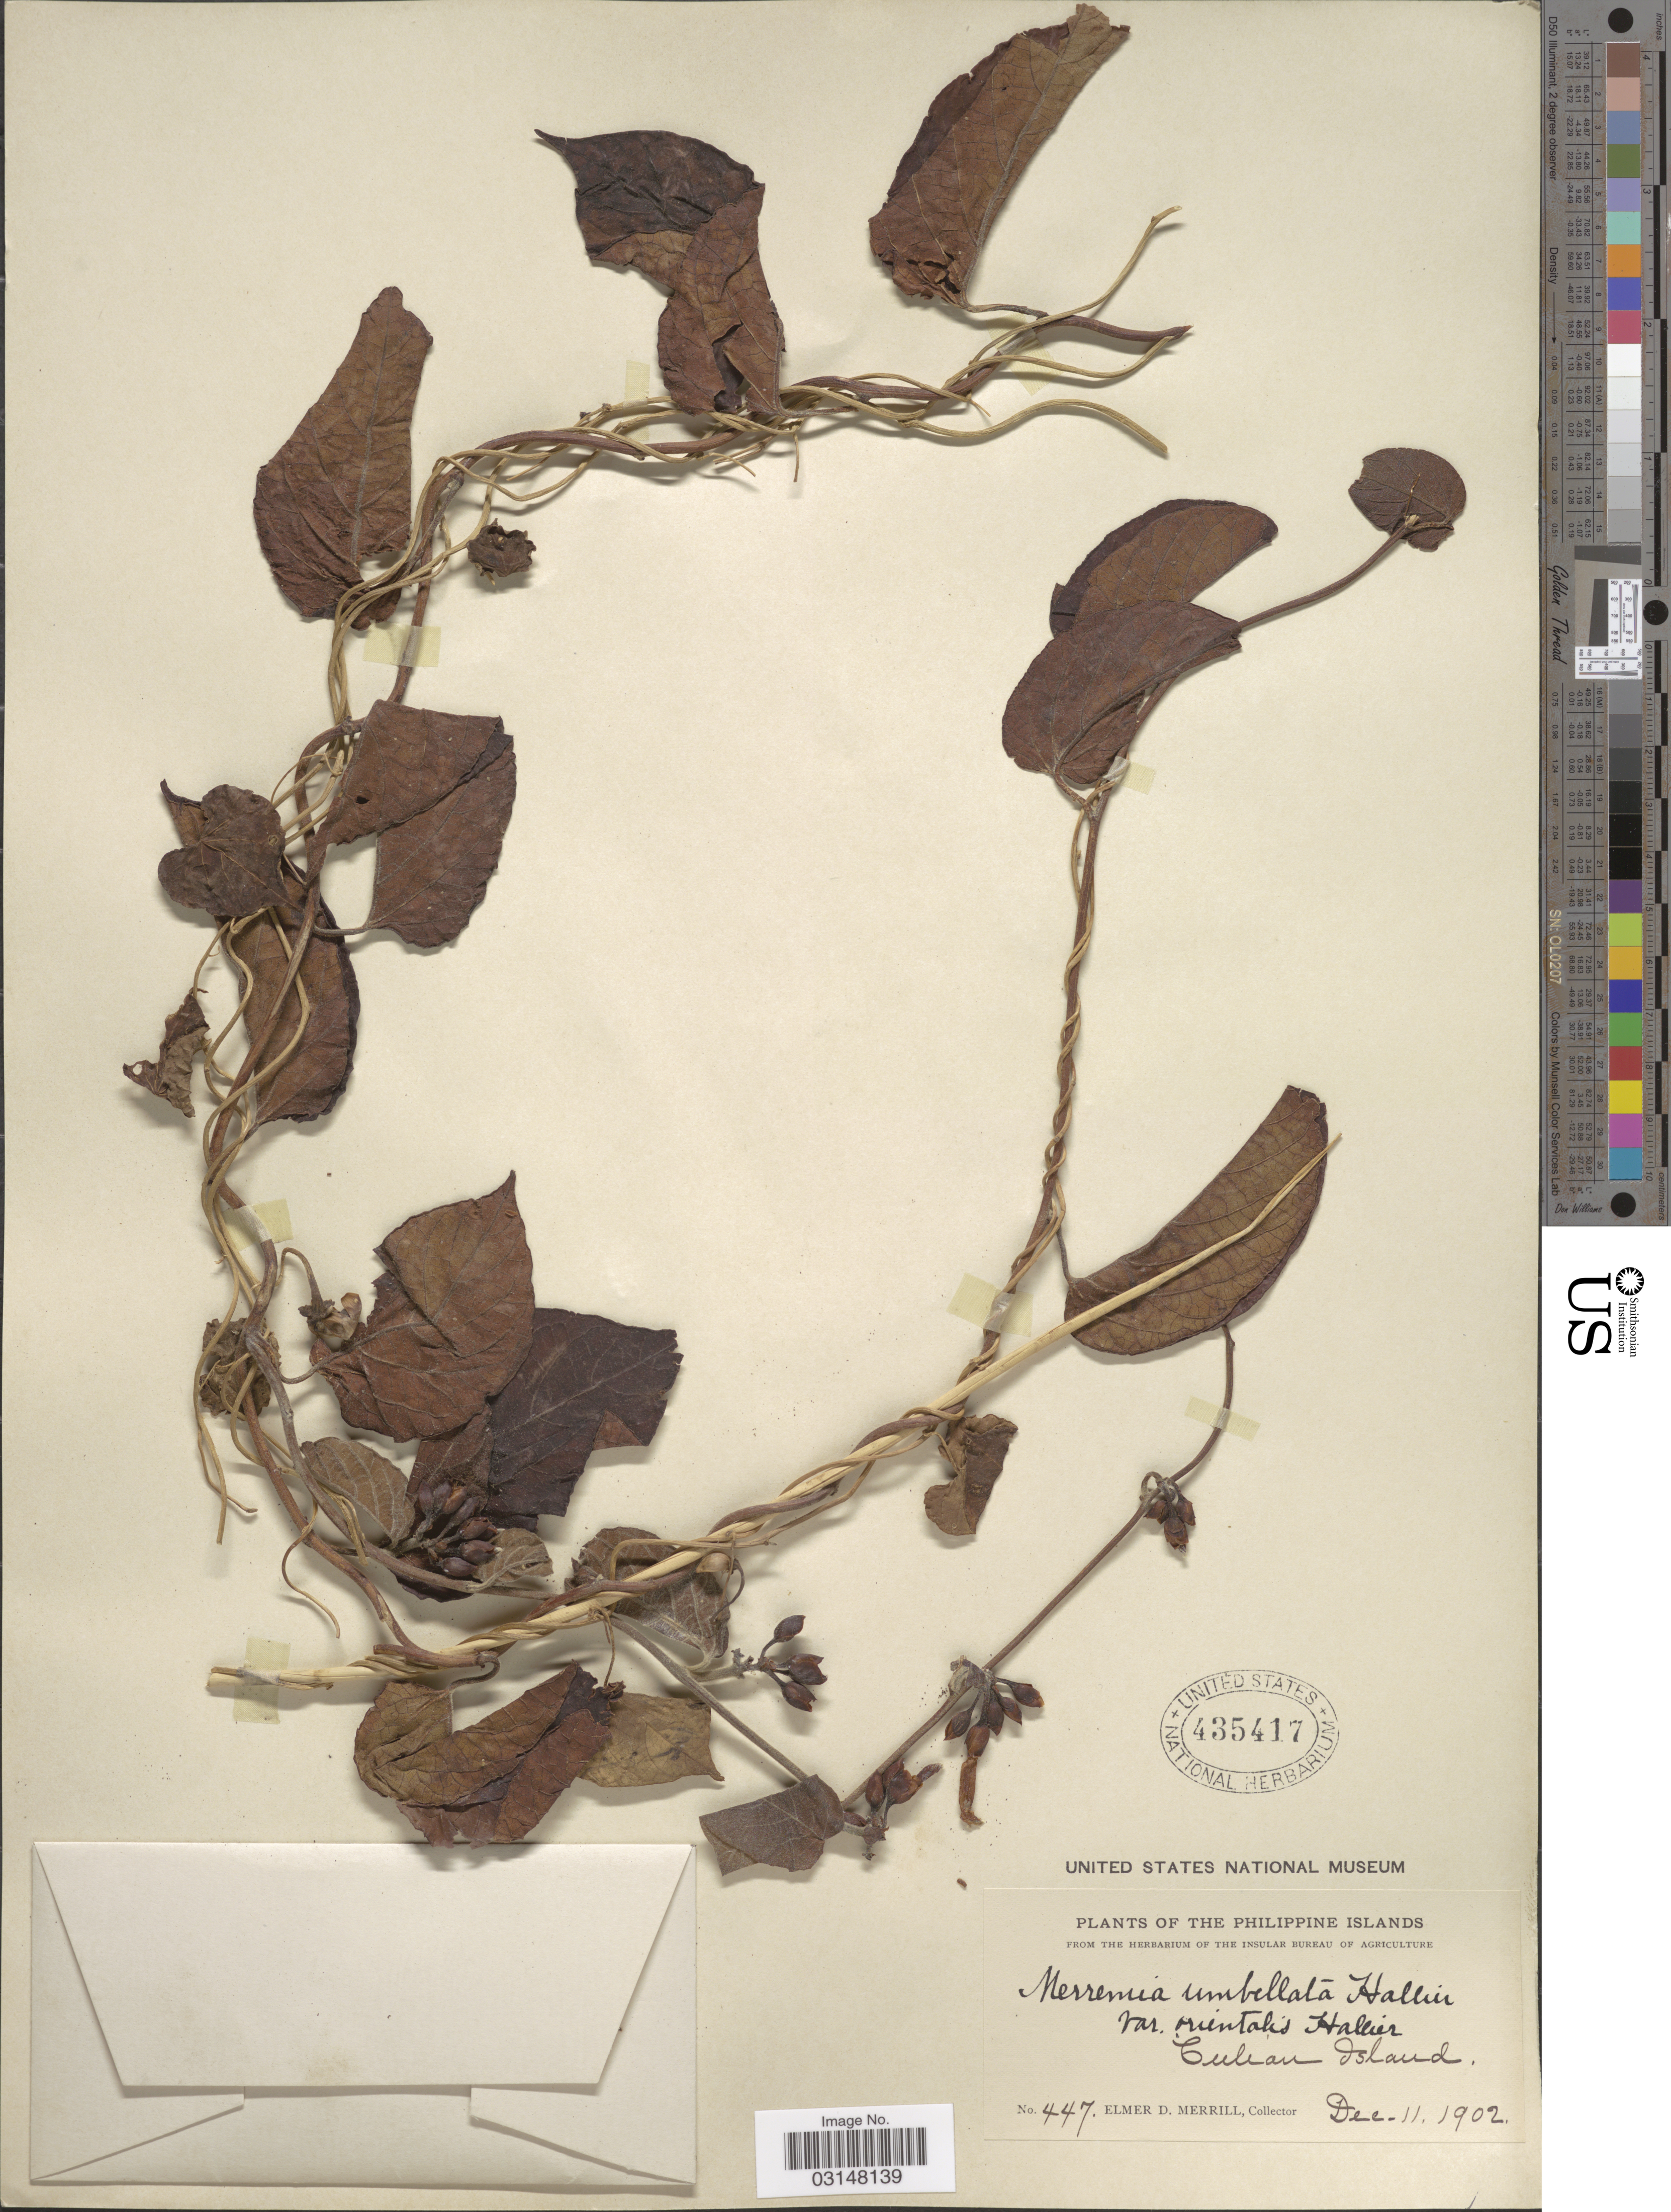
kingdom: Plantae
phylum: Tracheophyta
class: Magnoliopsida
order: Solanales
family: Convolvulaceae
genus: Camonea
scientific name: Camonea pilosa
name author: (Houtt.) A. R. Simões & Staples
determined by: Strong, Mark T., (BOT), Smithsonian Institution - National Museum of Natural History (UNITED STATES)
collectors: E. D. Merrill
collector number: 447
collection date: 1902-12-11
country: Philippines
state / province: Mimaropa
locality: Culion Island.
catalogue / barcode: US 435417